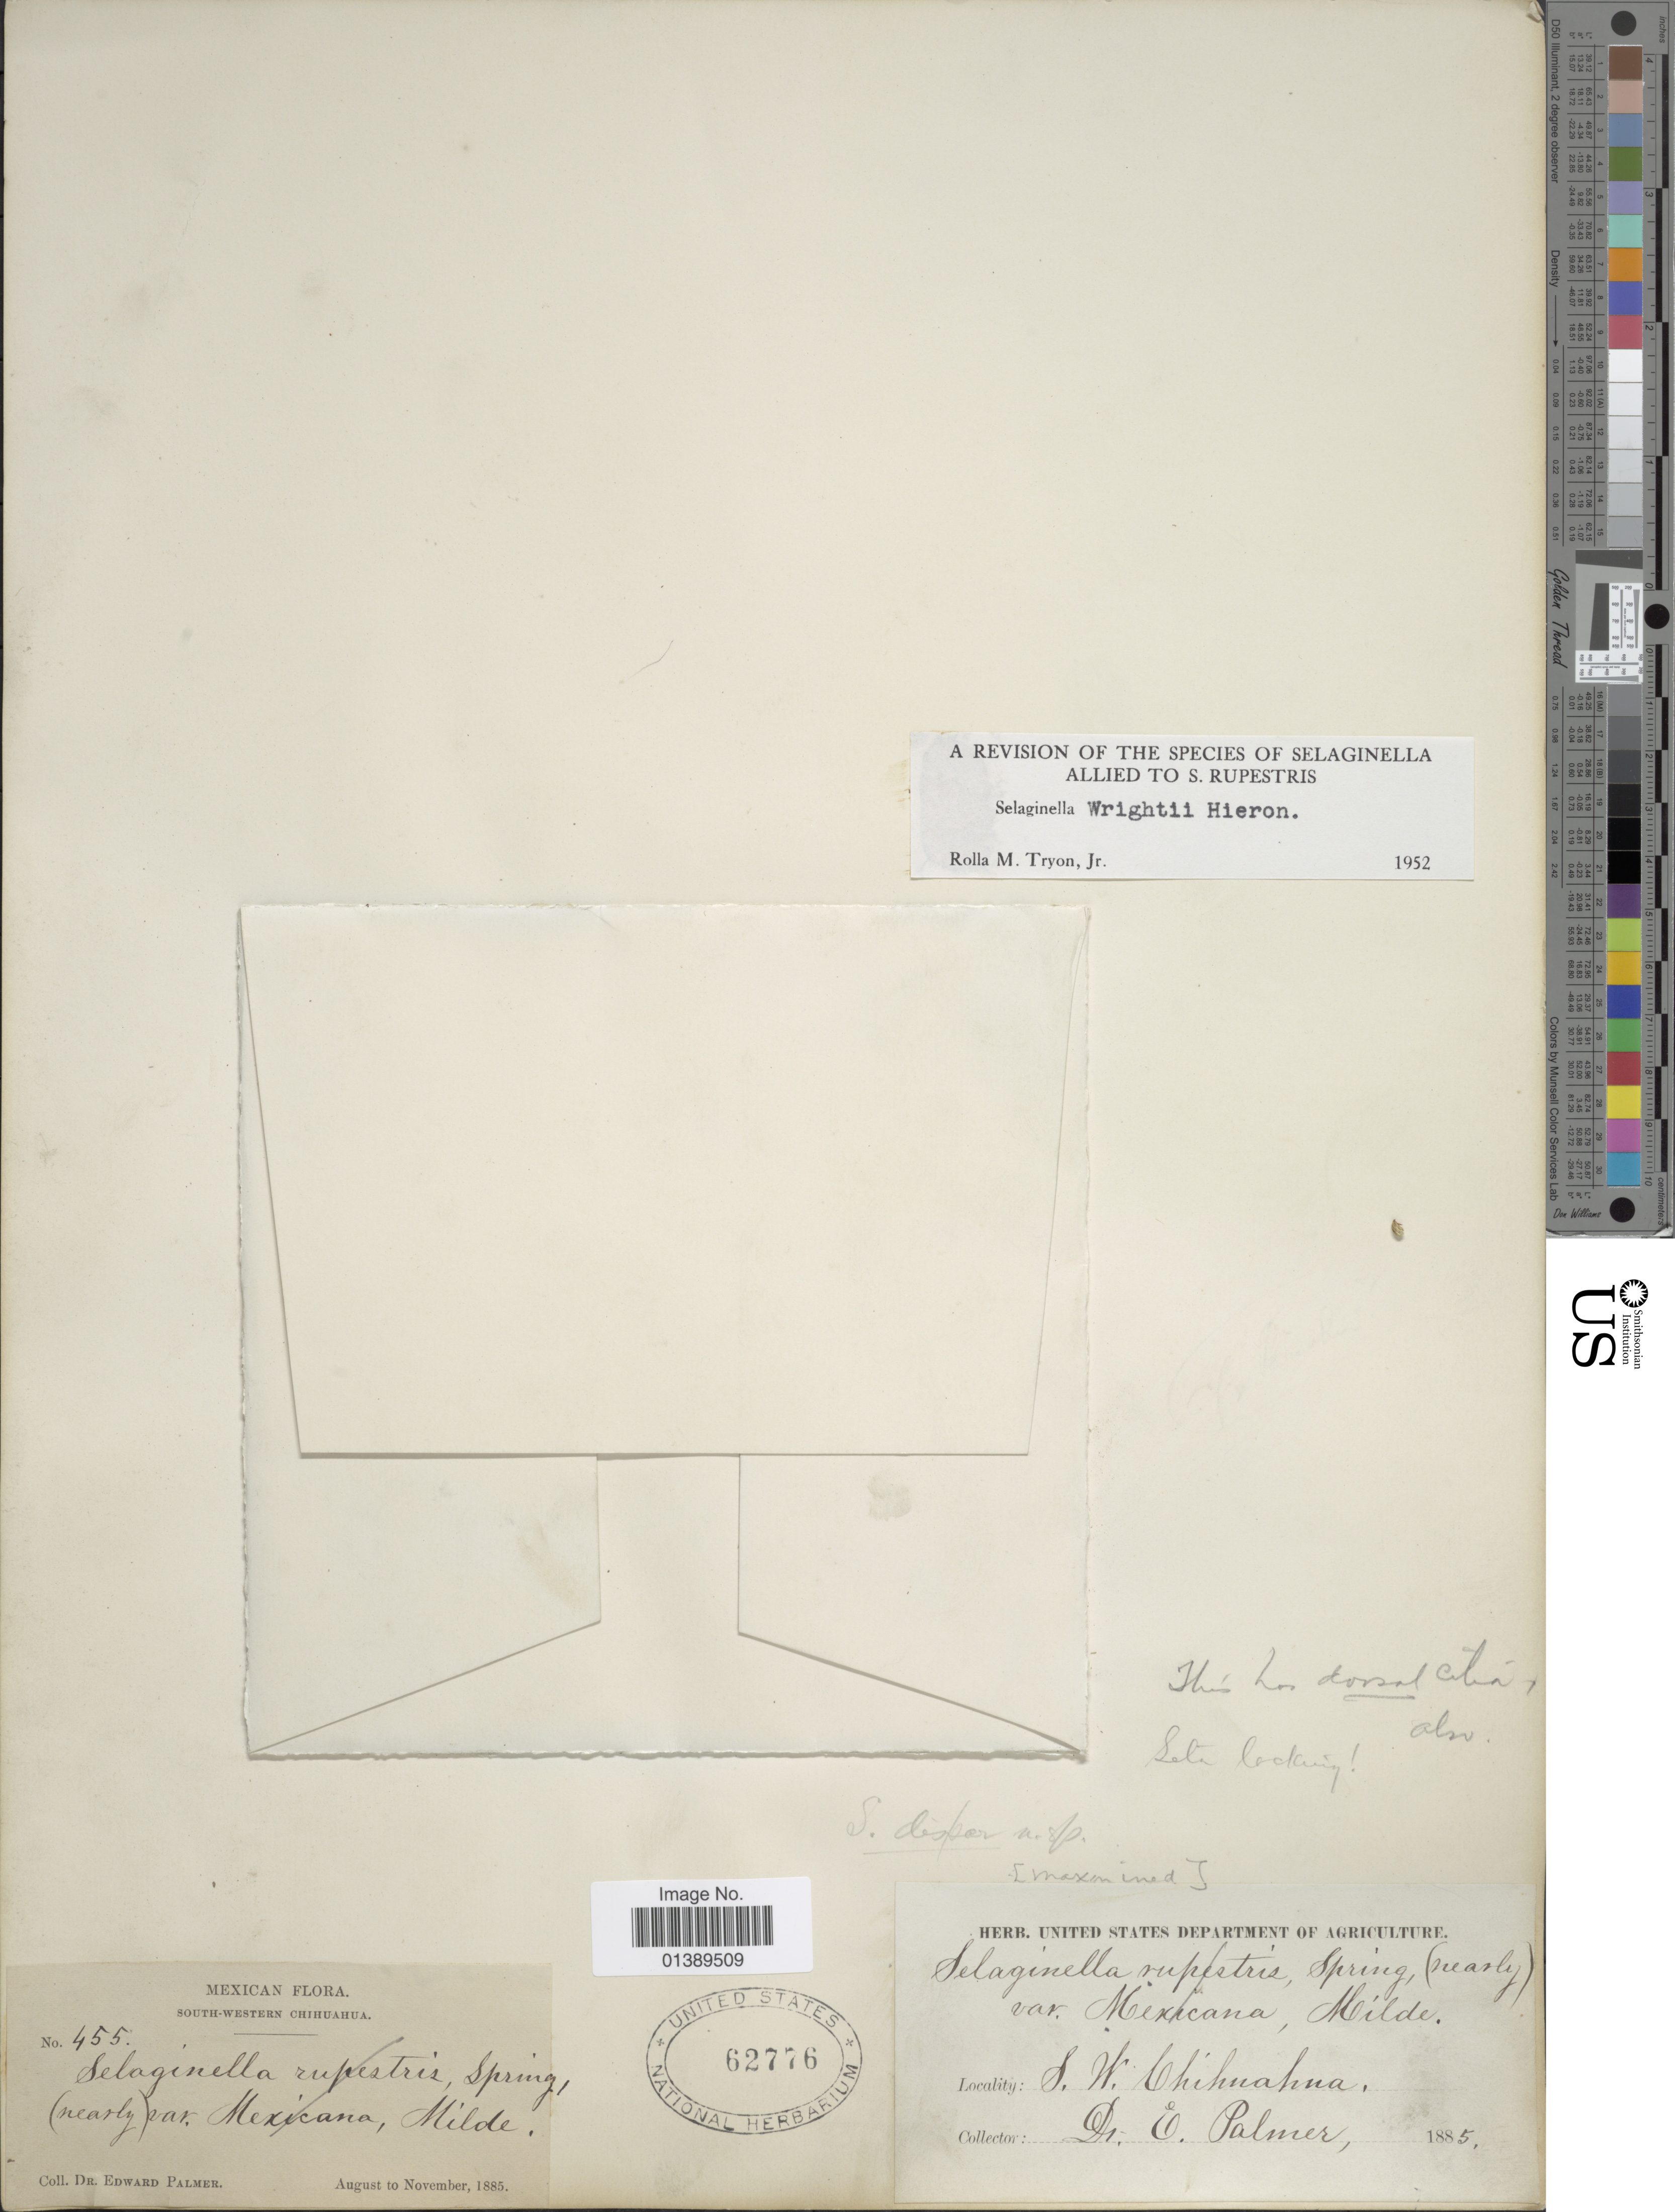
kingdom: Plantae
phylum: Tracheophyta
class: Lycopodiopsida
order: Selaginellales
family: Selaginellaceae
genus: Selaginella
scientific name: Selaginella wrightii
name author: Hieron.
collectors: E. Palmer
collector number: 455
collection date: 1885-08/1885-11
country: Mexico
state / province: Chihuahua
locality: South-western Chihuahua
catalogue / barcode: US 62776